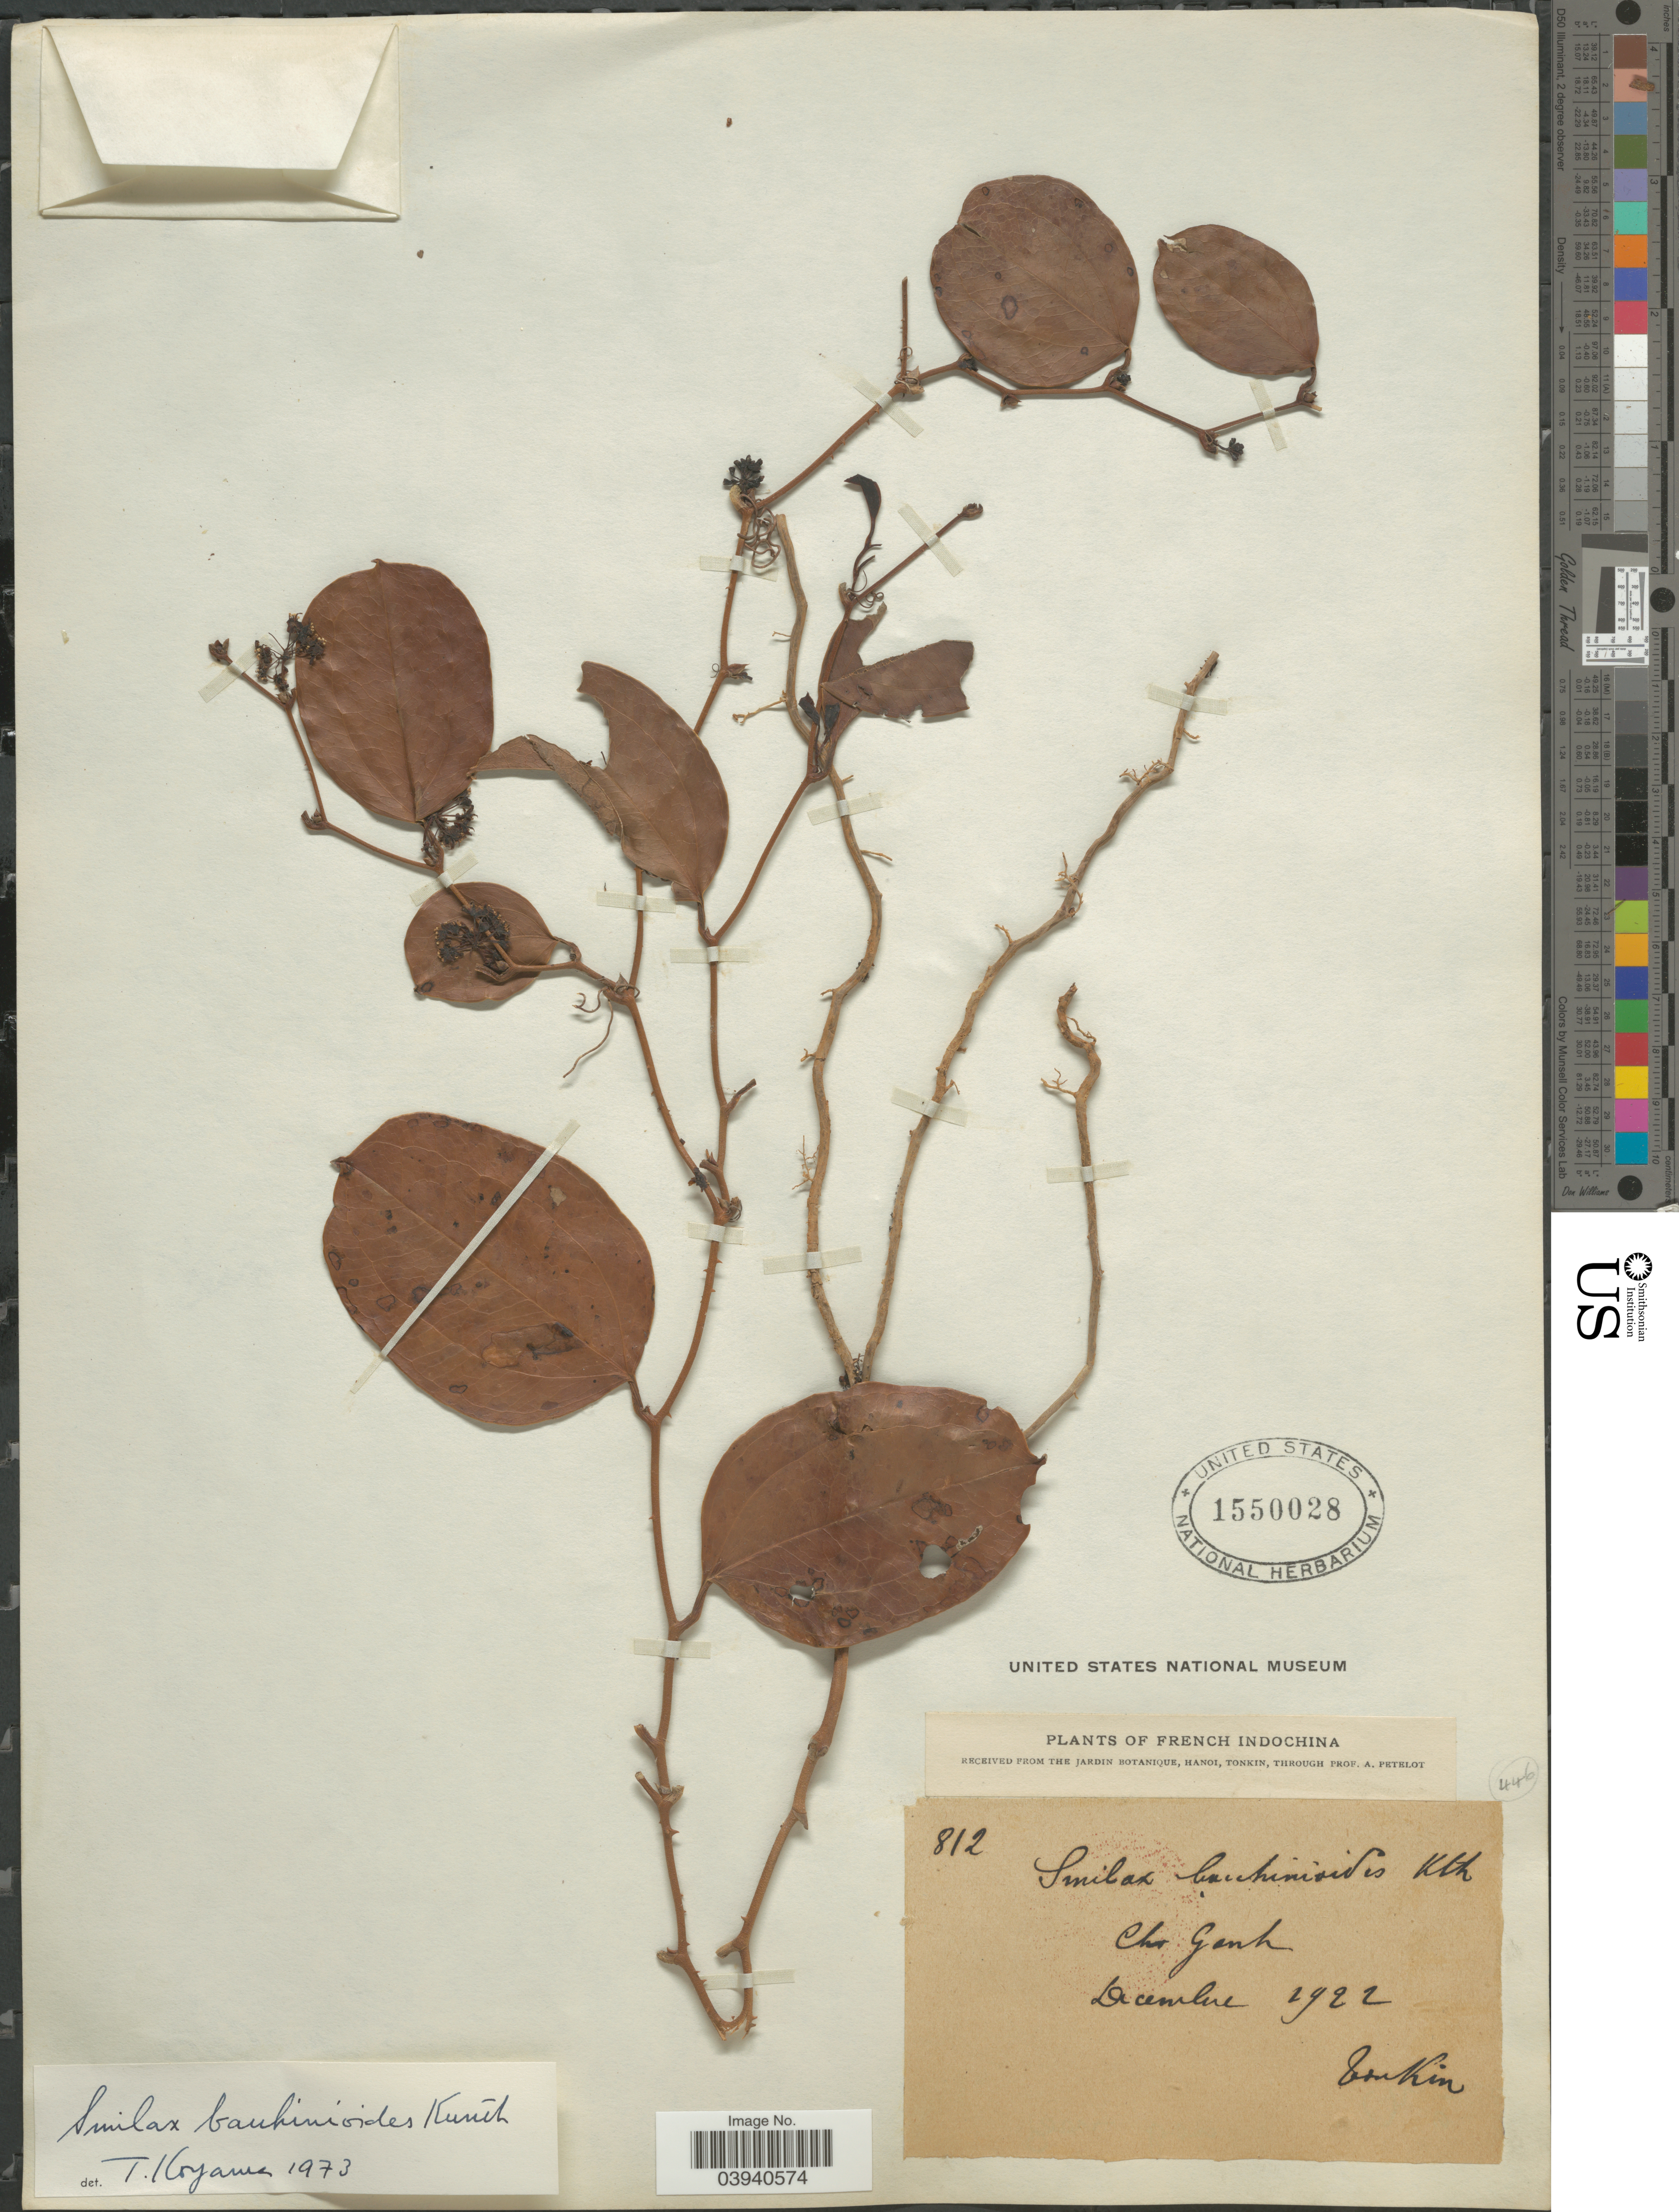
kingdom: Plantae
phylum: Tracheophyta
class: Liliopsida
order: Liliales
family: Smilacaceae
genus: Smilax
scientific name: Smilax bauhinioides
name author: Kunth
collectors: P. A. Pételot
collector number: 812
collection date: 1922-12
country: Vietnam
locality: French Indochina. Cho Ganh.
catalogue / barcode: US 1550028